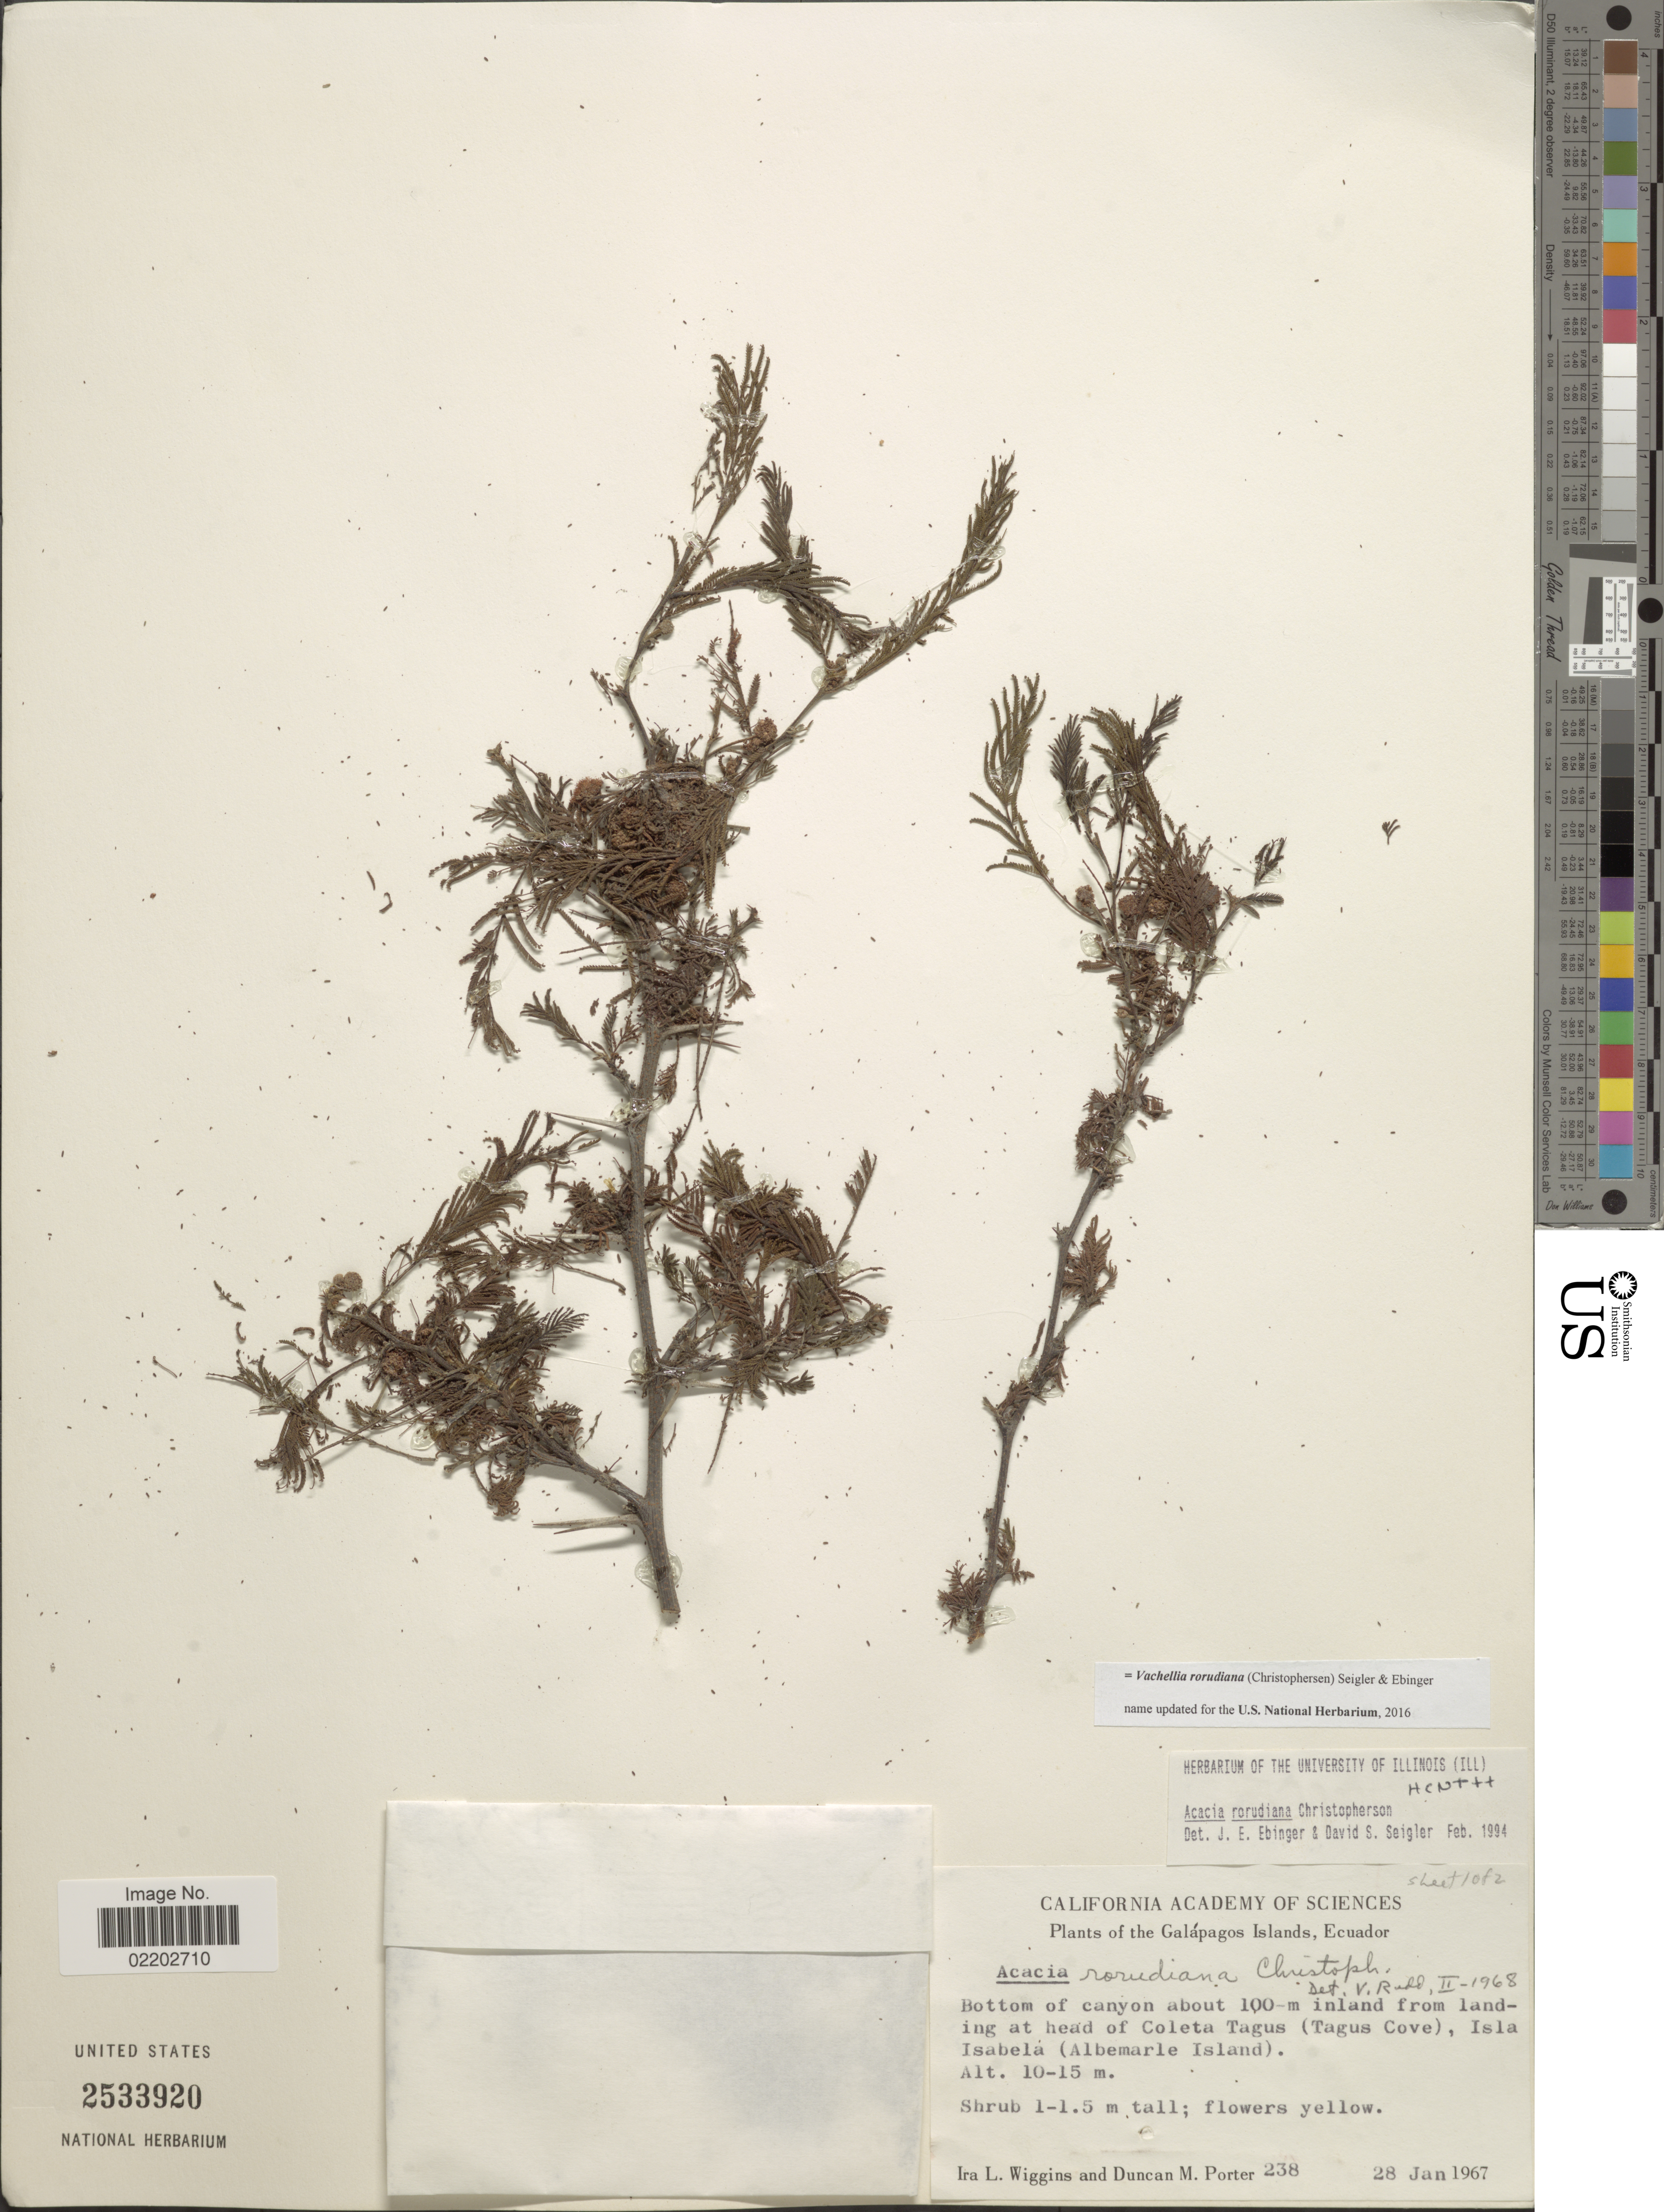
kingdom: Plantae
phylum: Tracheophyta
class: Magnoliopsida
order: Fabales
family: Fabaceae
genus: Vachellia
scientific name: Vachellia rorudiana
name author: (Christoph.) Seigler & Ebinger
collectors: I. L. Wiggins & D. Porter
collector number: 238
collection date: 1967-01-28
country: Ecuador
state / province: Colón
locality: Galápagos Islands, bottom of canyon about 100 m inland from landing at head of Coleta Tagus (Tagus Cove),. Isla Isabela (Albemarle Island)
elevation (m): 10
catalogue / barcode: US 2533920